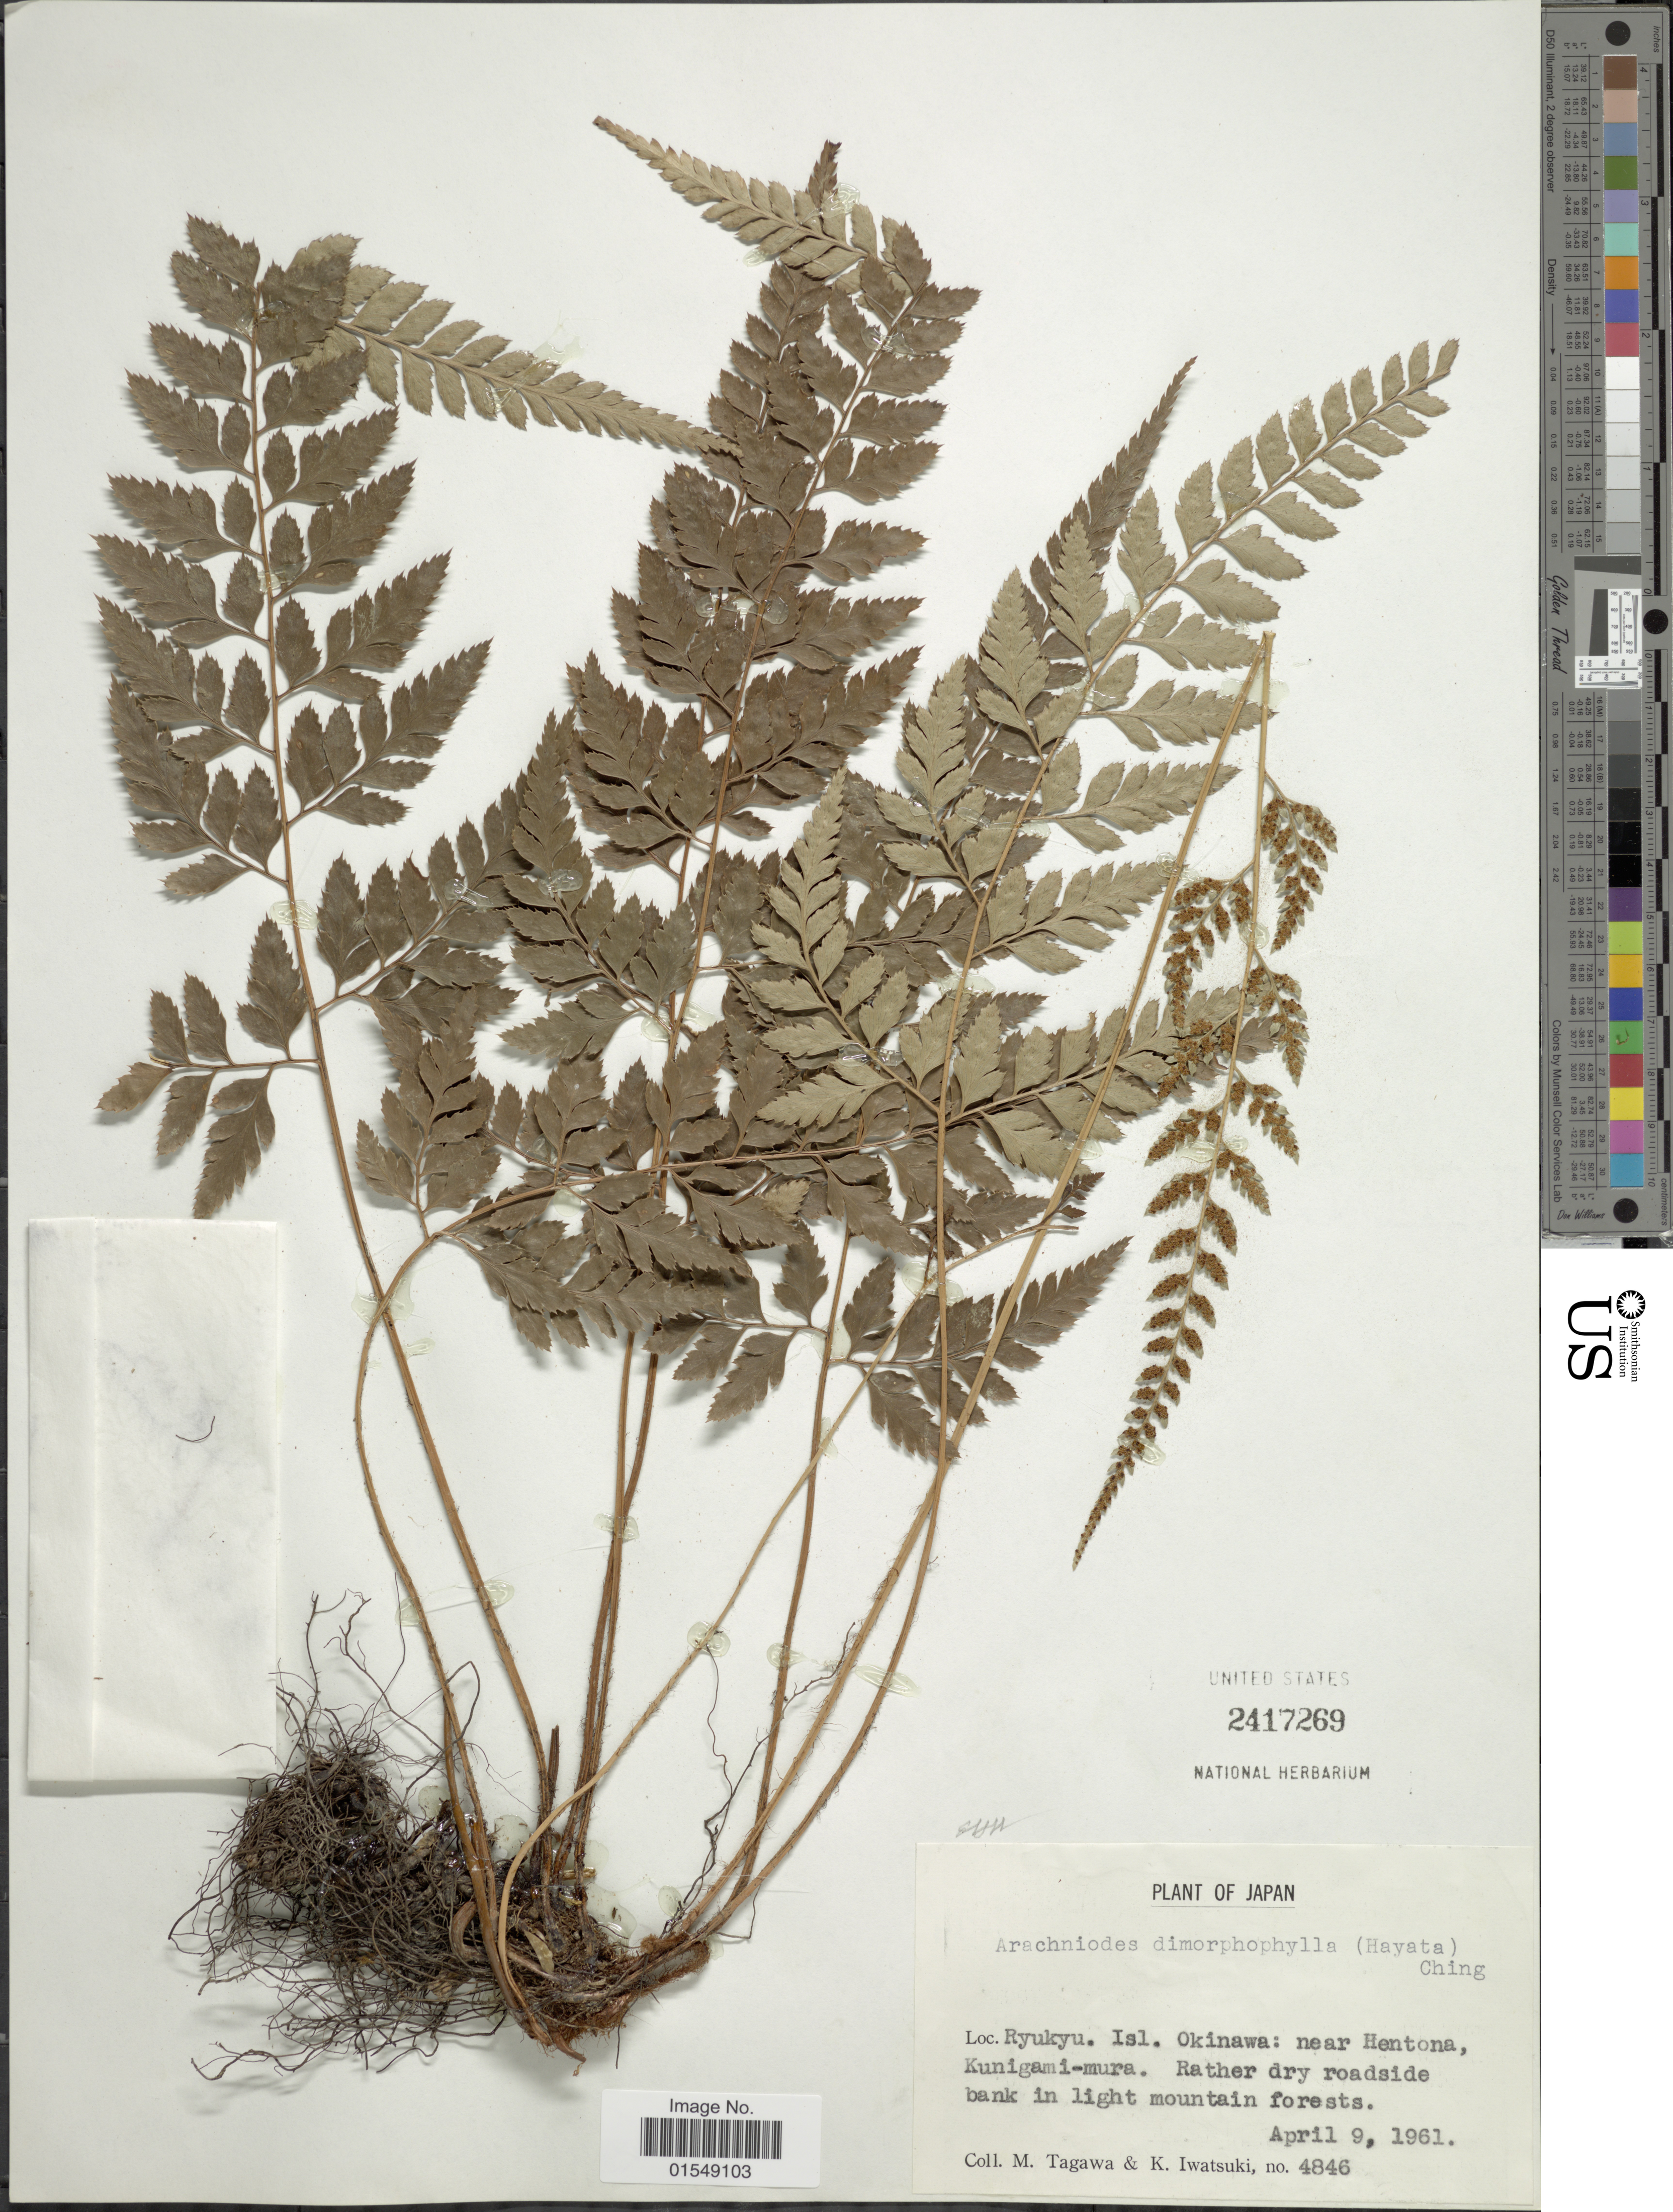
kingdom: Plantae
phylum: Tracheophyta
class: Polypodiopsida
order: Polypodiales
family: Dryopteridaceae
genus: Arachniodes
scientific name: Arachniodes dimorphophyllum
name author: (Hayata) Ching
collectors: M. Tagawa & K. Iwatsuki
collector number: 4846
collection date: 1961-04-09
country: Japan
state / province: Okinawa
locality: Ryukyum Isl. Okinawa: near Hentona, Kunigami-mura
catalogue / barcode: US 2417269